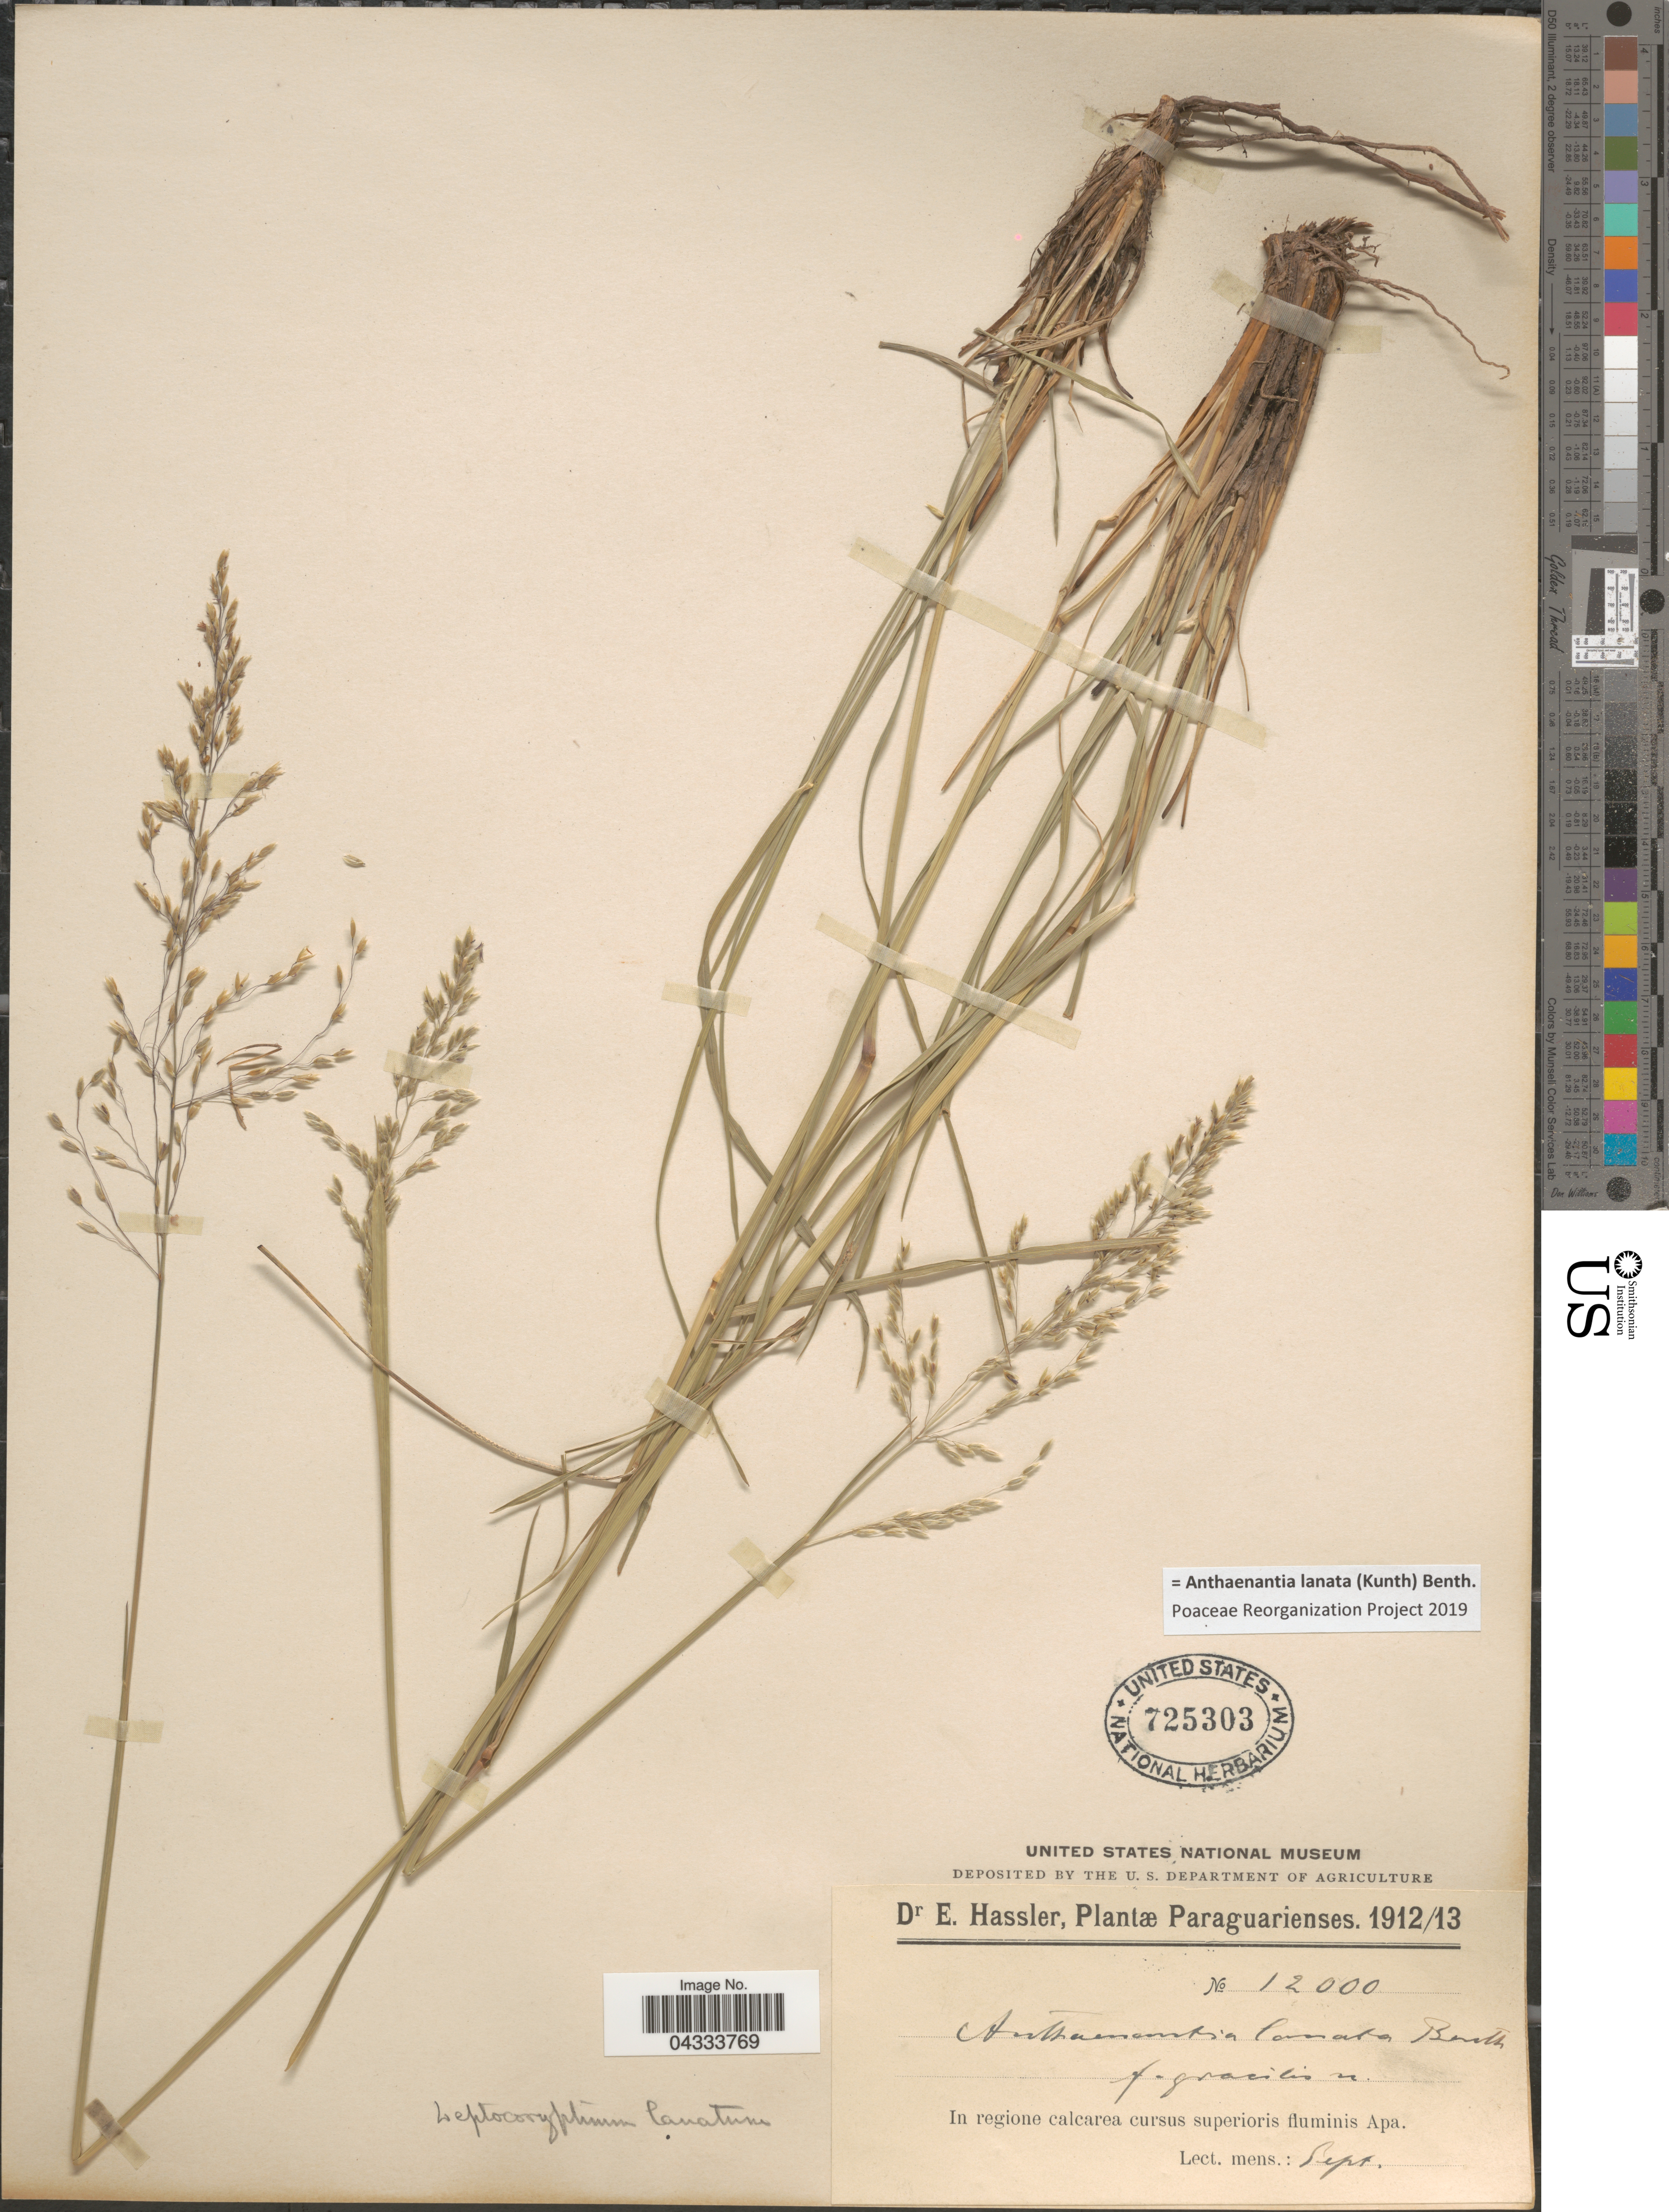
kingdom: Plantae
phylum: Tracheophyta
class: Liliopsida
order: Poales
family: Poaceae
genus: Anthaenantia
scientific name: Anthaenantia lanata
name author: (Kunth) Benth.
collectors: E. Hassler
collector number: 12000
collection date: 1912-09/1913-09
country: Paraguay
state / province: Paraguari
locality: In regione calcarea cursus superioris fluminis Apa.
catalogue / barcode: US 725303